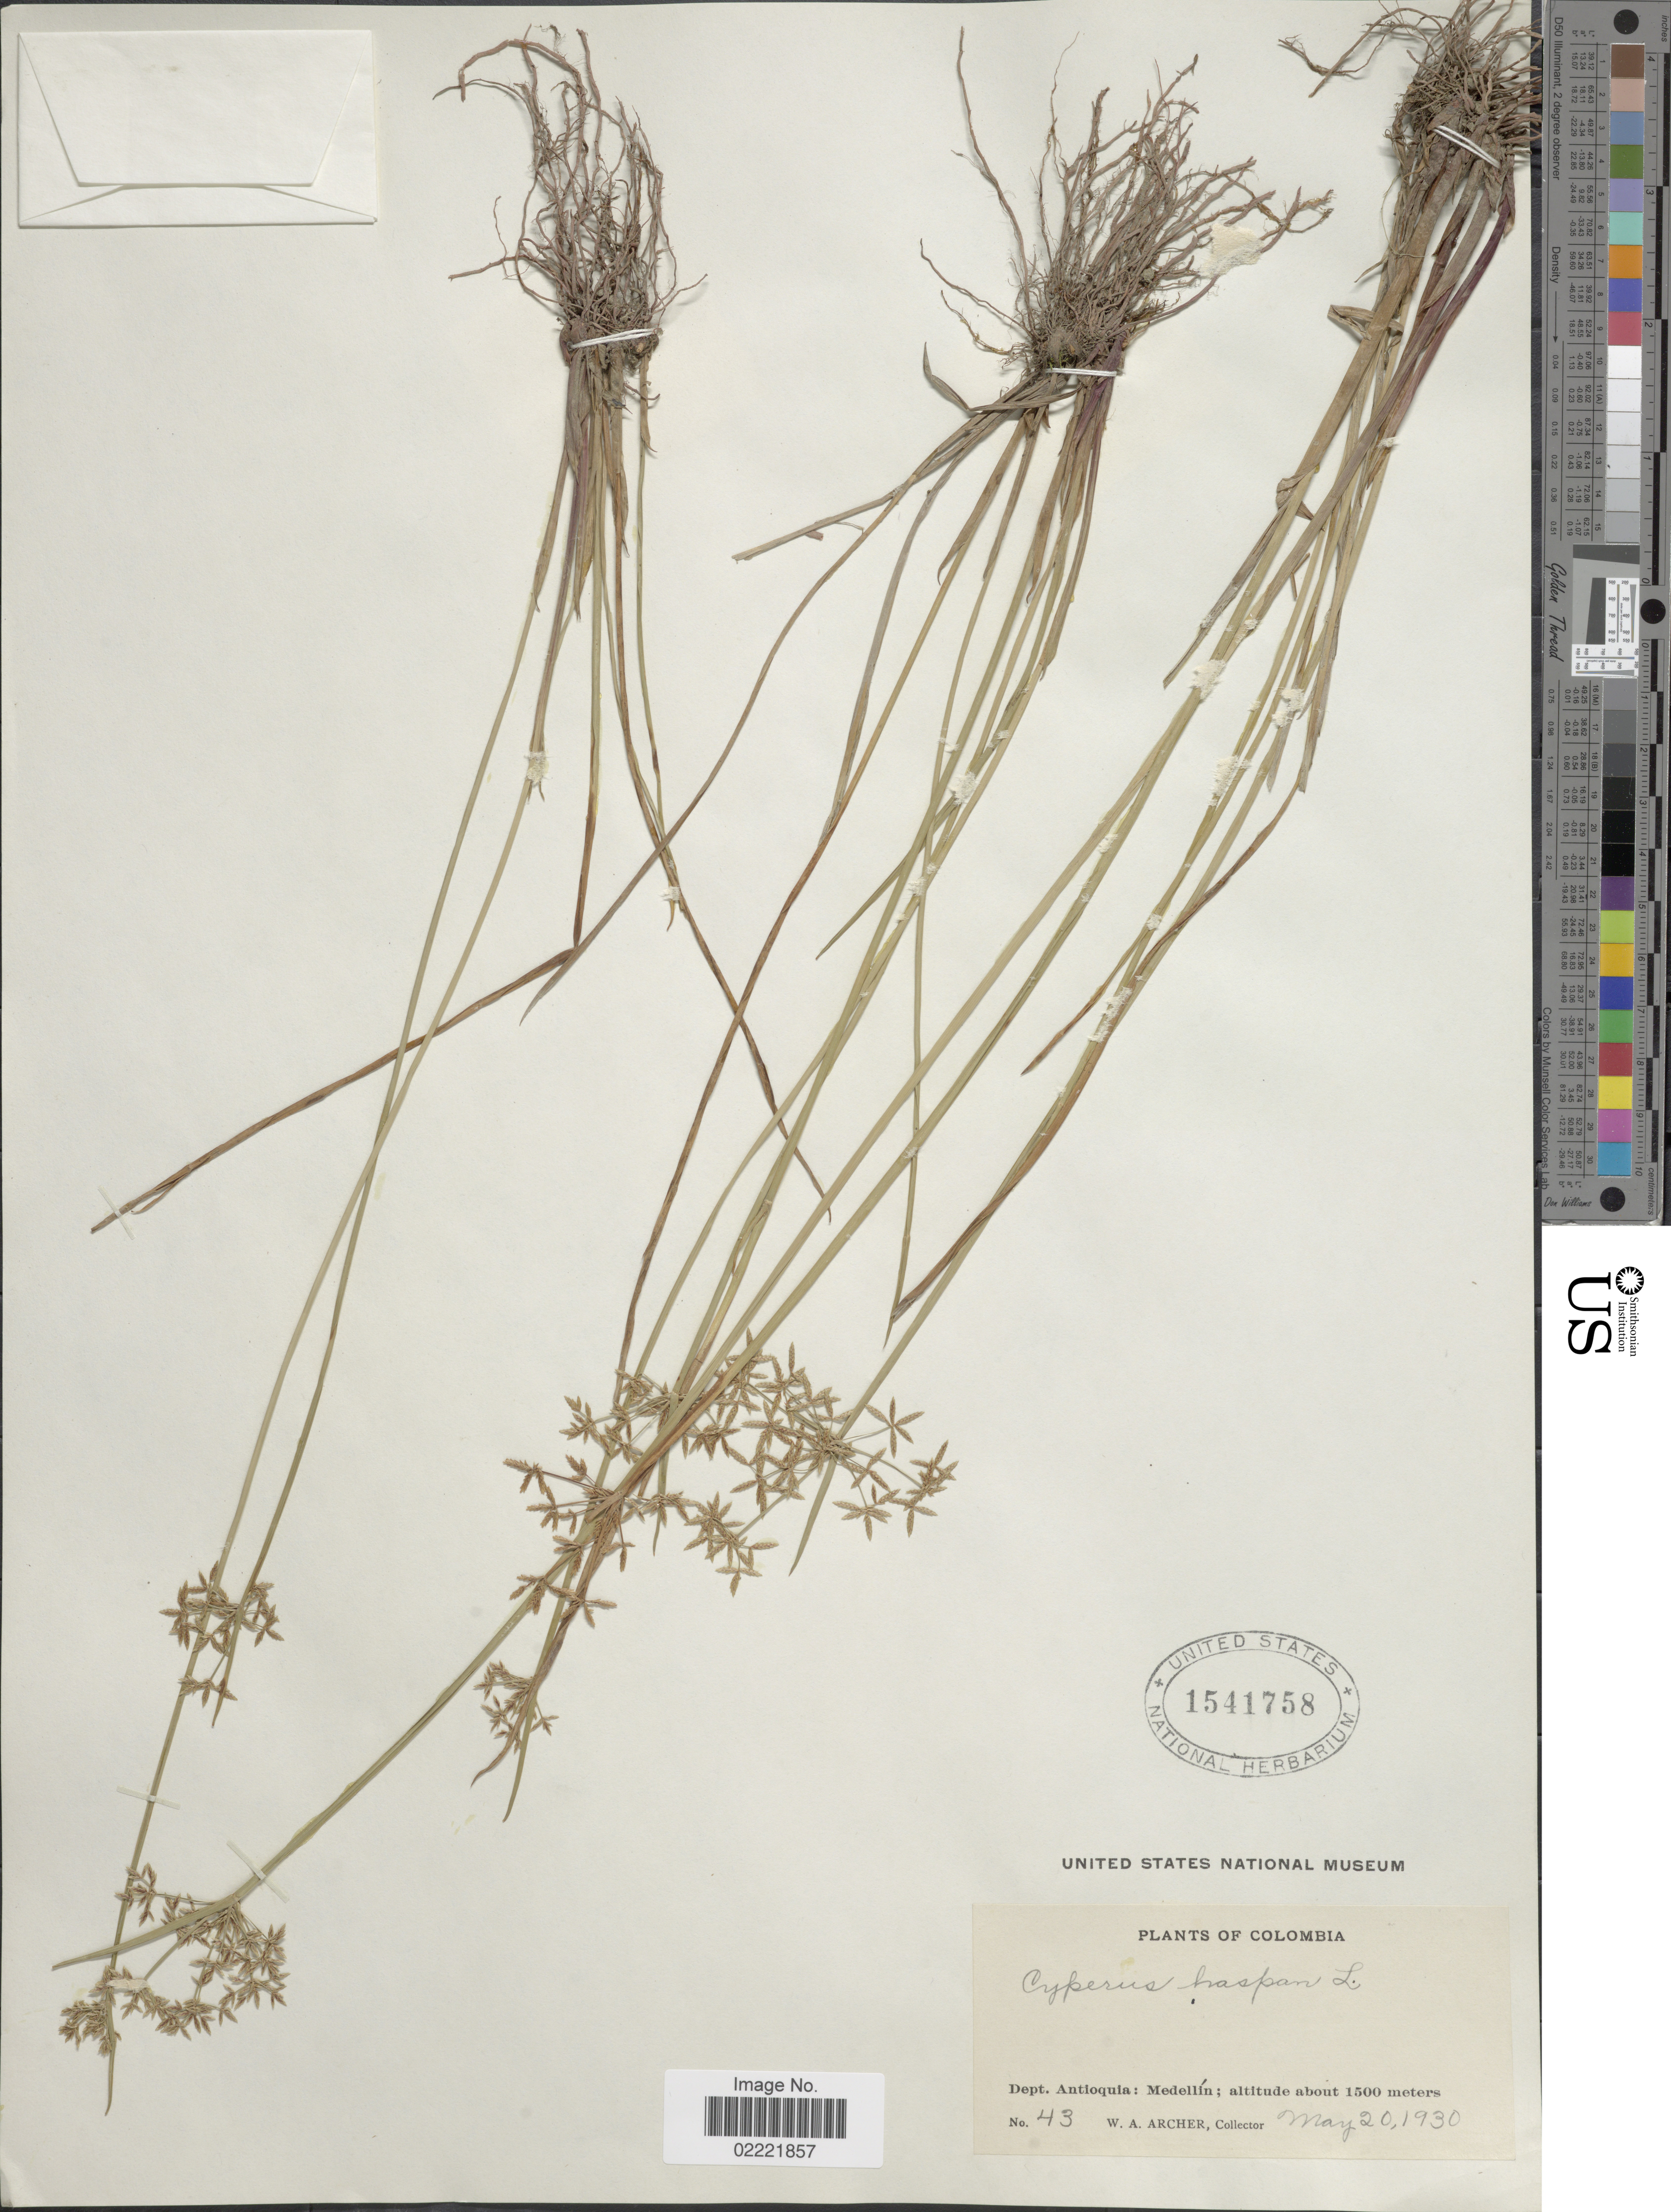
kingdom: Plantae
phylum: Tracheophyta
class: Liliopsida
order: Poales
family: Cyperaceae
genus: Cyperus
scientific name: Cyperus haspan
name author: L.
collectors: W. A. Archer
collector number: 43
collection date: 1930-05-20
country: Colombia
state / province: Antioquia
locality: Medellin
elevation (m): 1500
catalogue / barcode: US 1541758